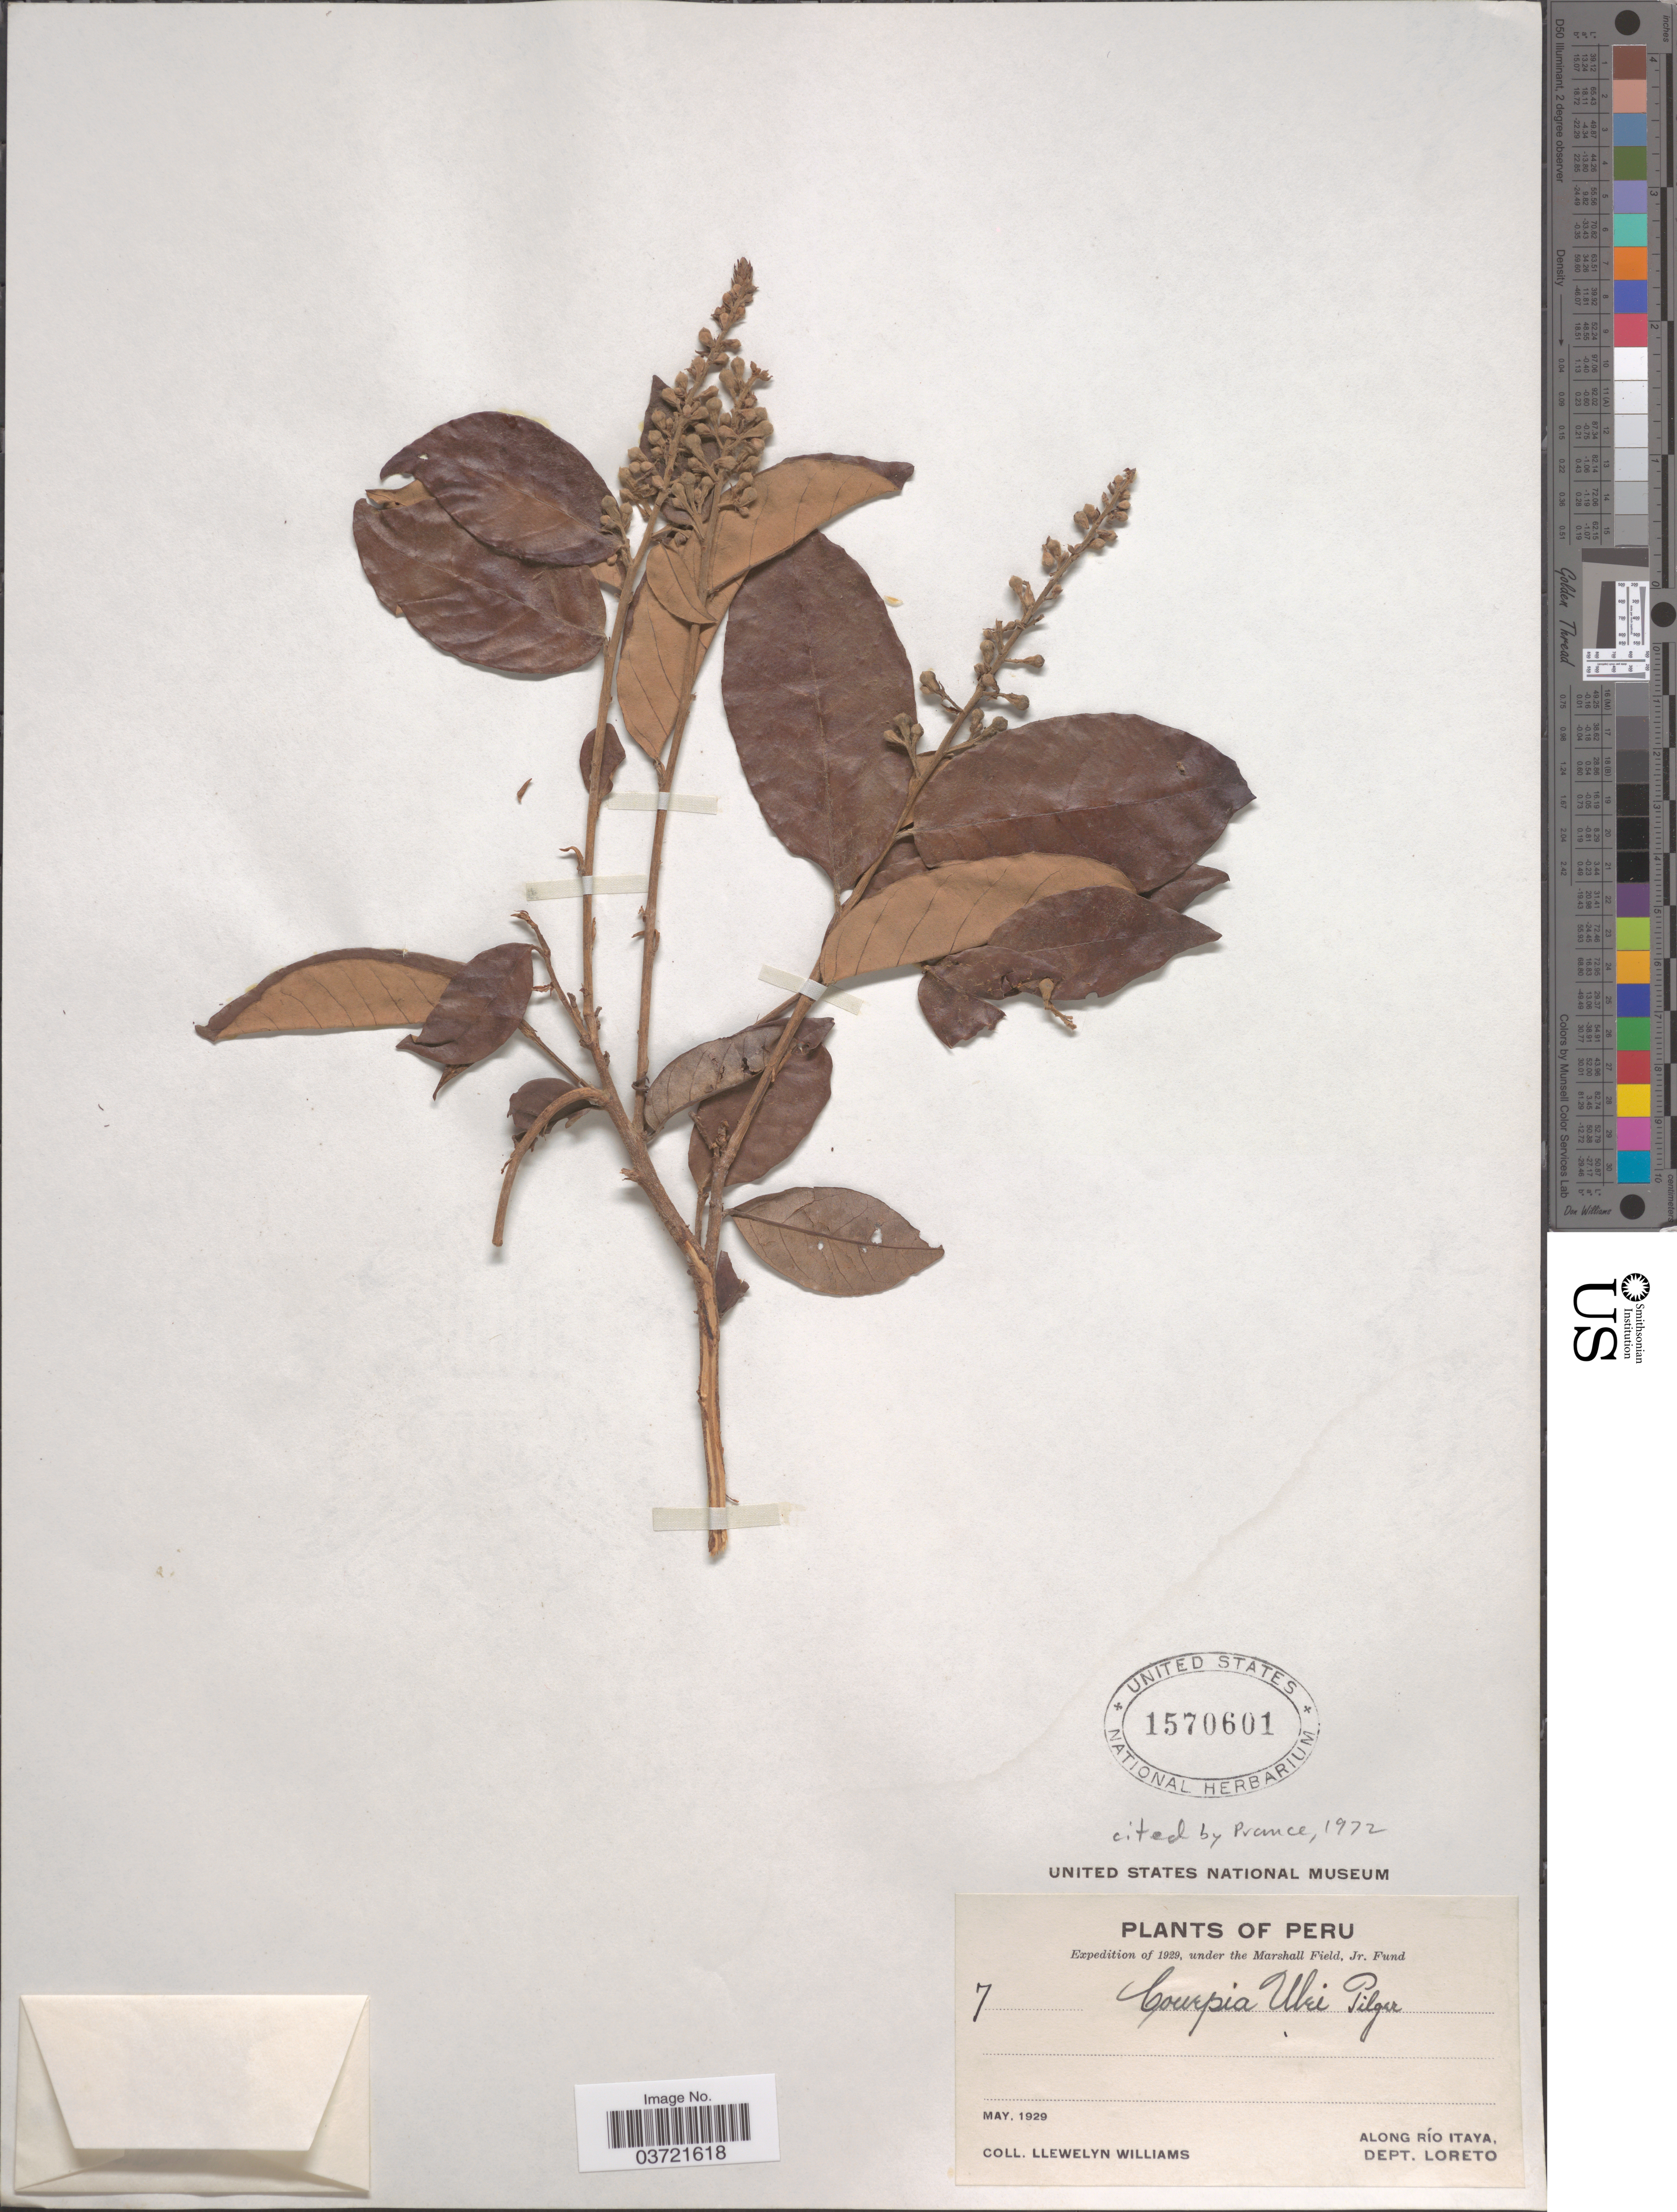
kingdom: Plantae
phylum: Tracheophyta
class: Magnoliopsida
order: Malpighiales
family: Chrysobalanaceae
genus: Couepia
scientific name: Couepia ulei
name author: Pilg.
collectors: Ll. Williams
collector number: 7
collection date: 1929-05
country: Peru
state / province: Loreto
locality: Along Río Itaya. Dept. Loreto.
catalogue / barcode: US 1570601